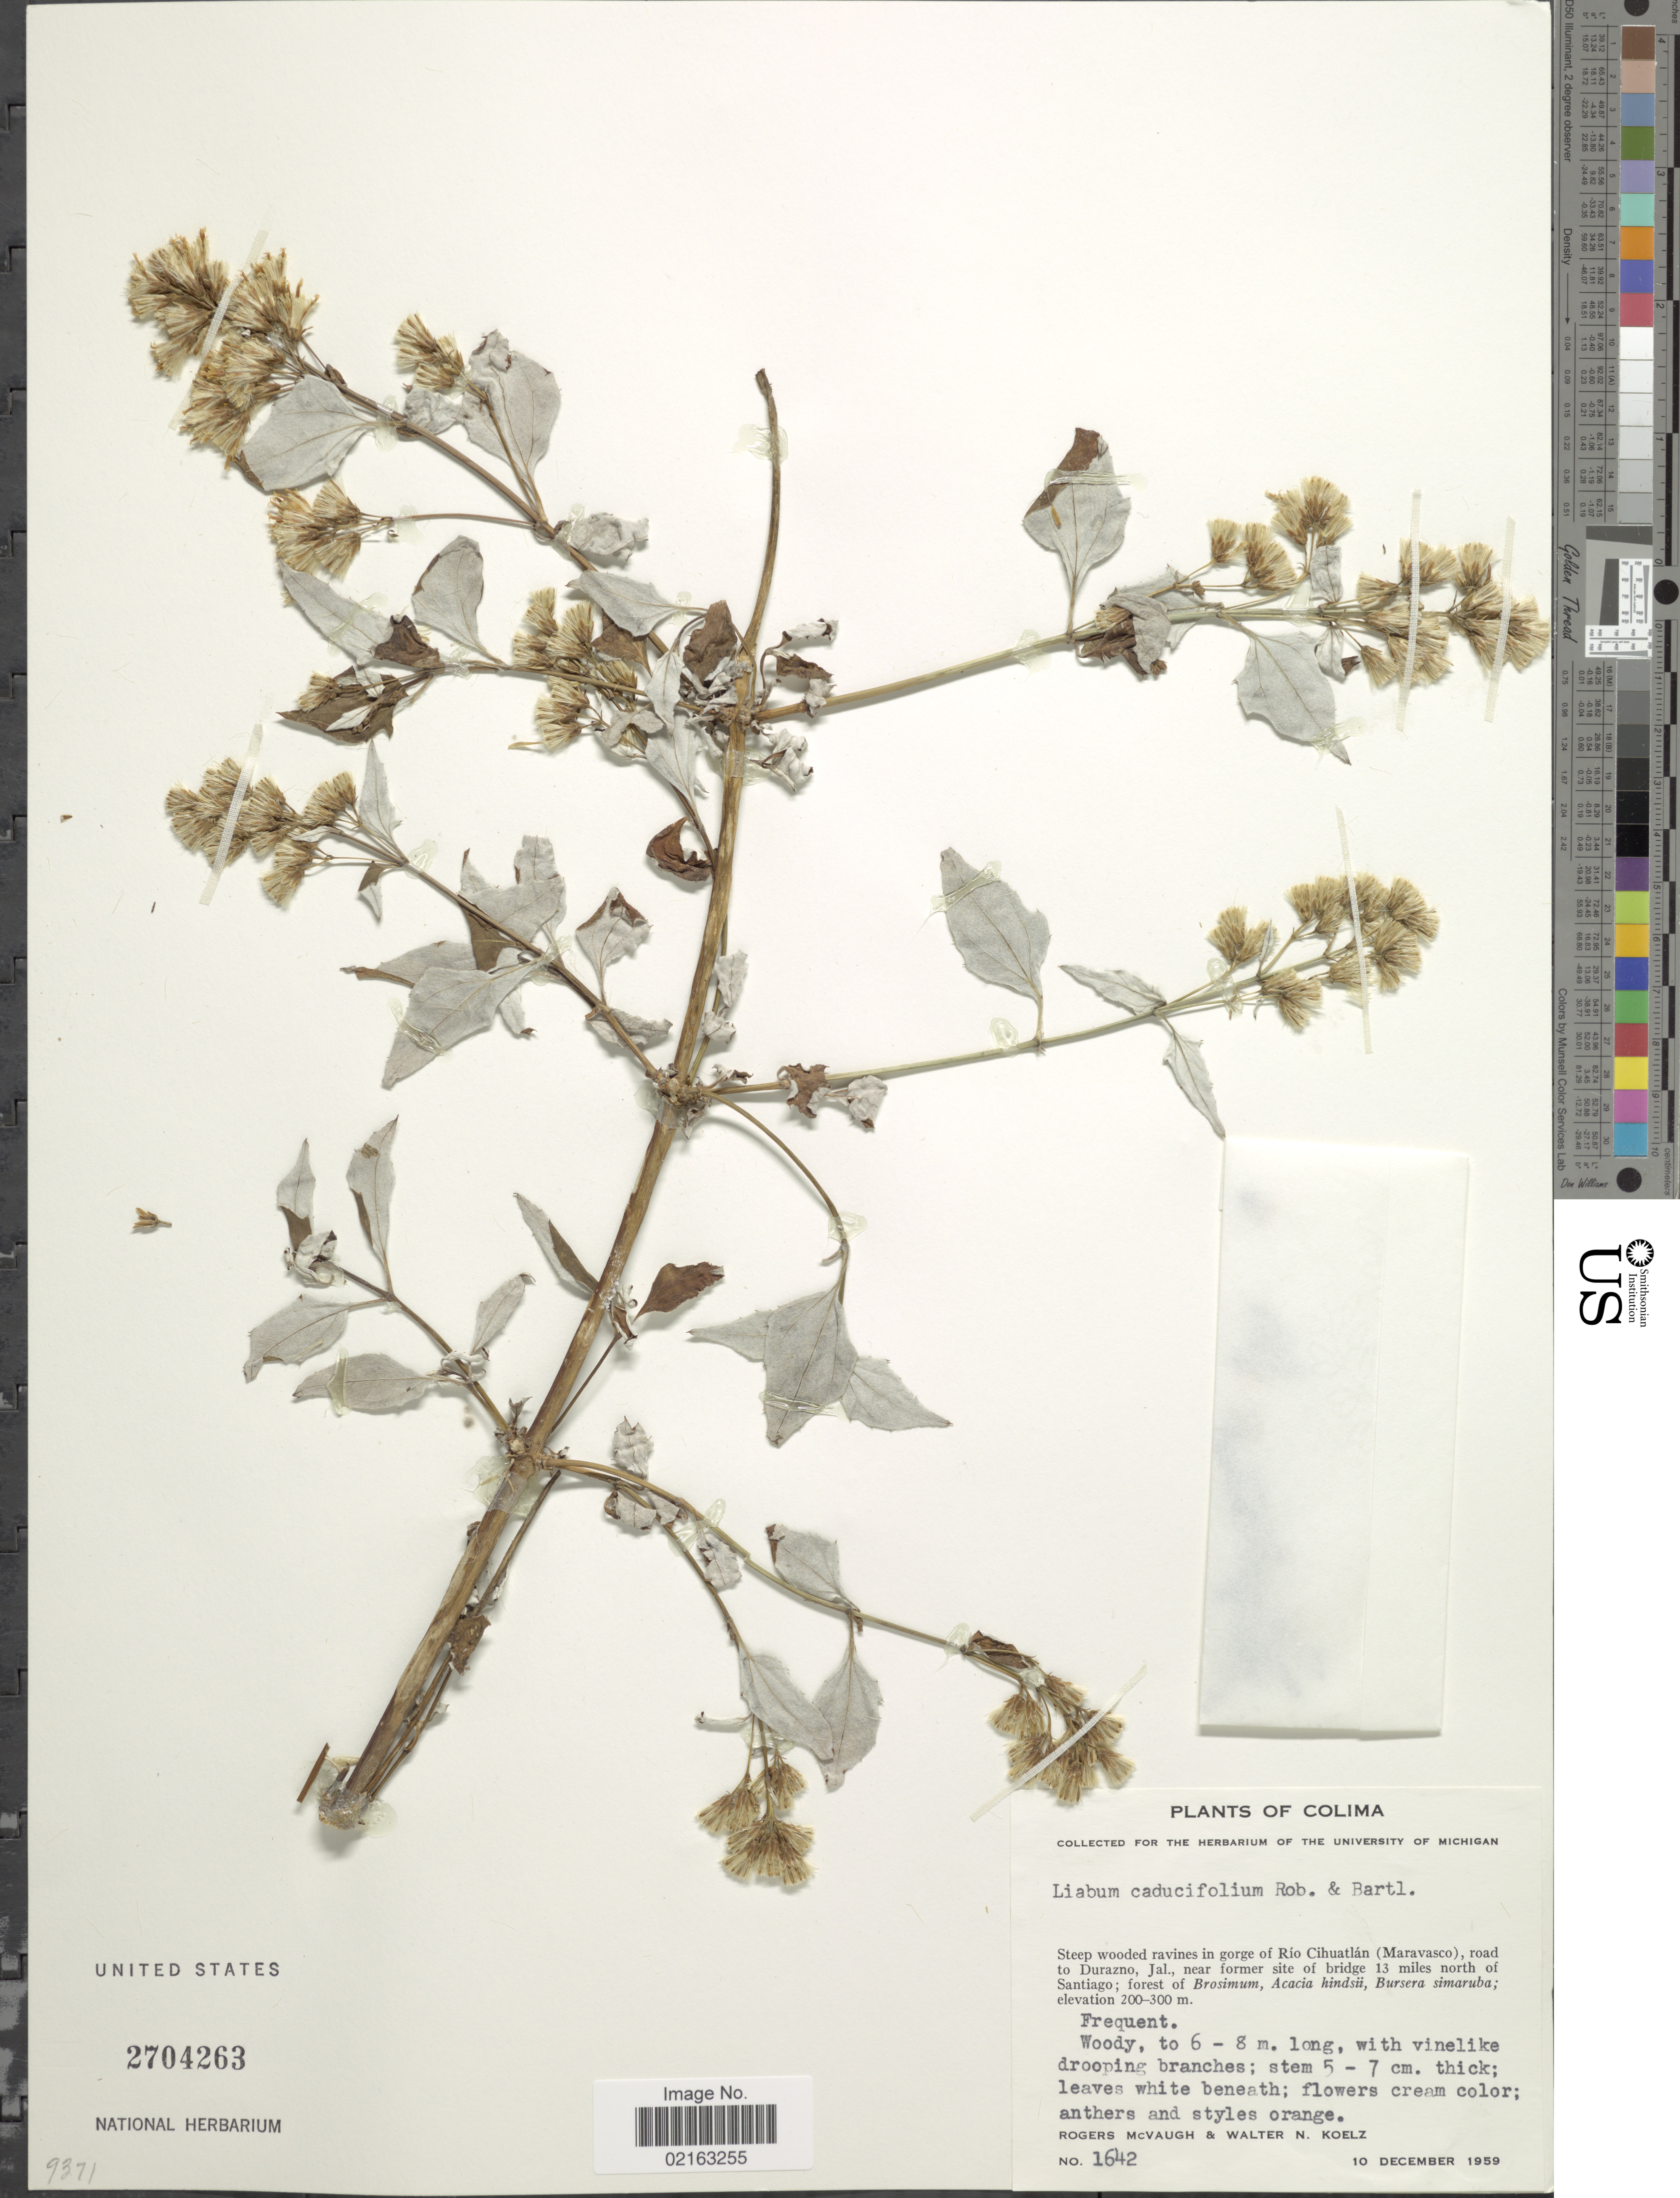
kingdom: Plantae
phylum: Tracheophyta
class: Magnoliopsida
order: Asterales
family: Asteraceae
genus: Sinclairia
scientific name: Sinclairia caducifolia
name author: (B.L. Rob. & Bartlett) Rydb.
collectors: R. McVaugh & W. N. Koelz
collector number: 1642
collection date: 1959-12-10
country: Mexico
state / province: Colima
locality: Steep wooded ravines in gorge of Río Cihuatlán (Maravasco), road to Durazno, Jal., near former site of bridge 13 miles north of Santiago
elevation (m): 200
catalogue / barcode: US 2704263